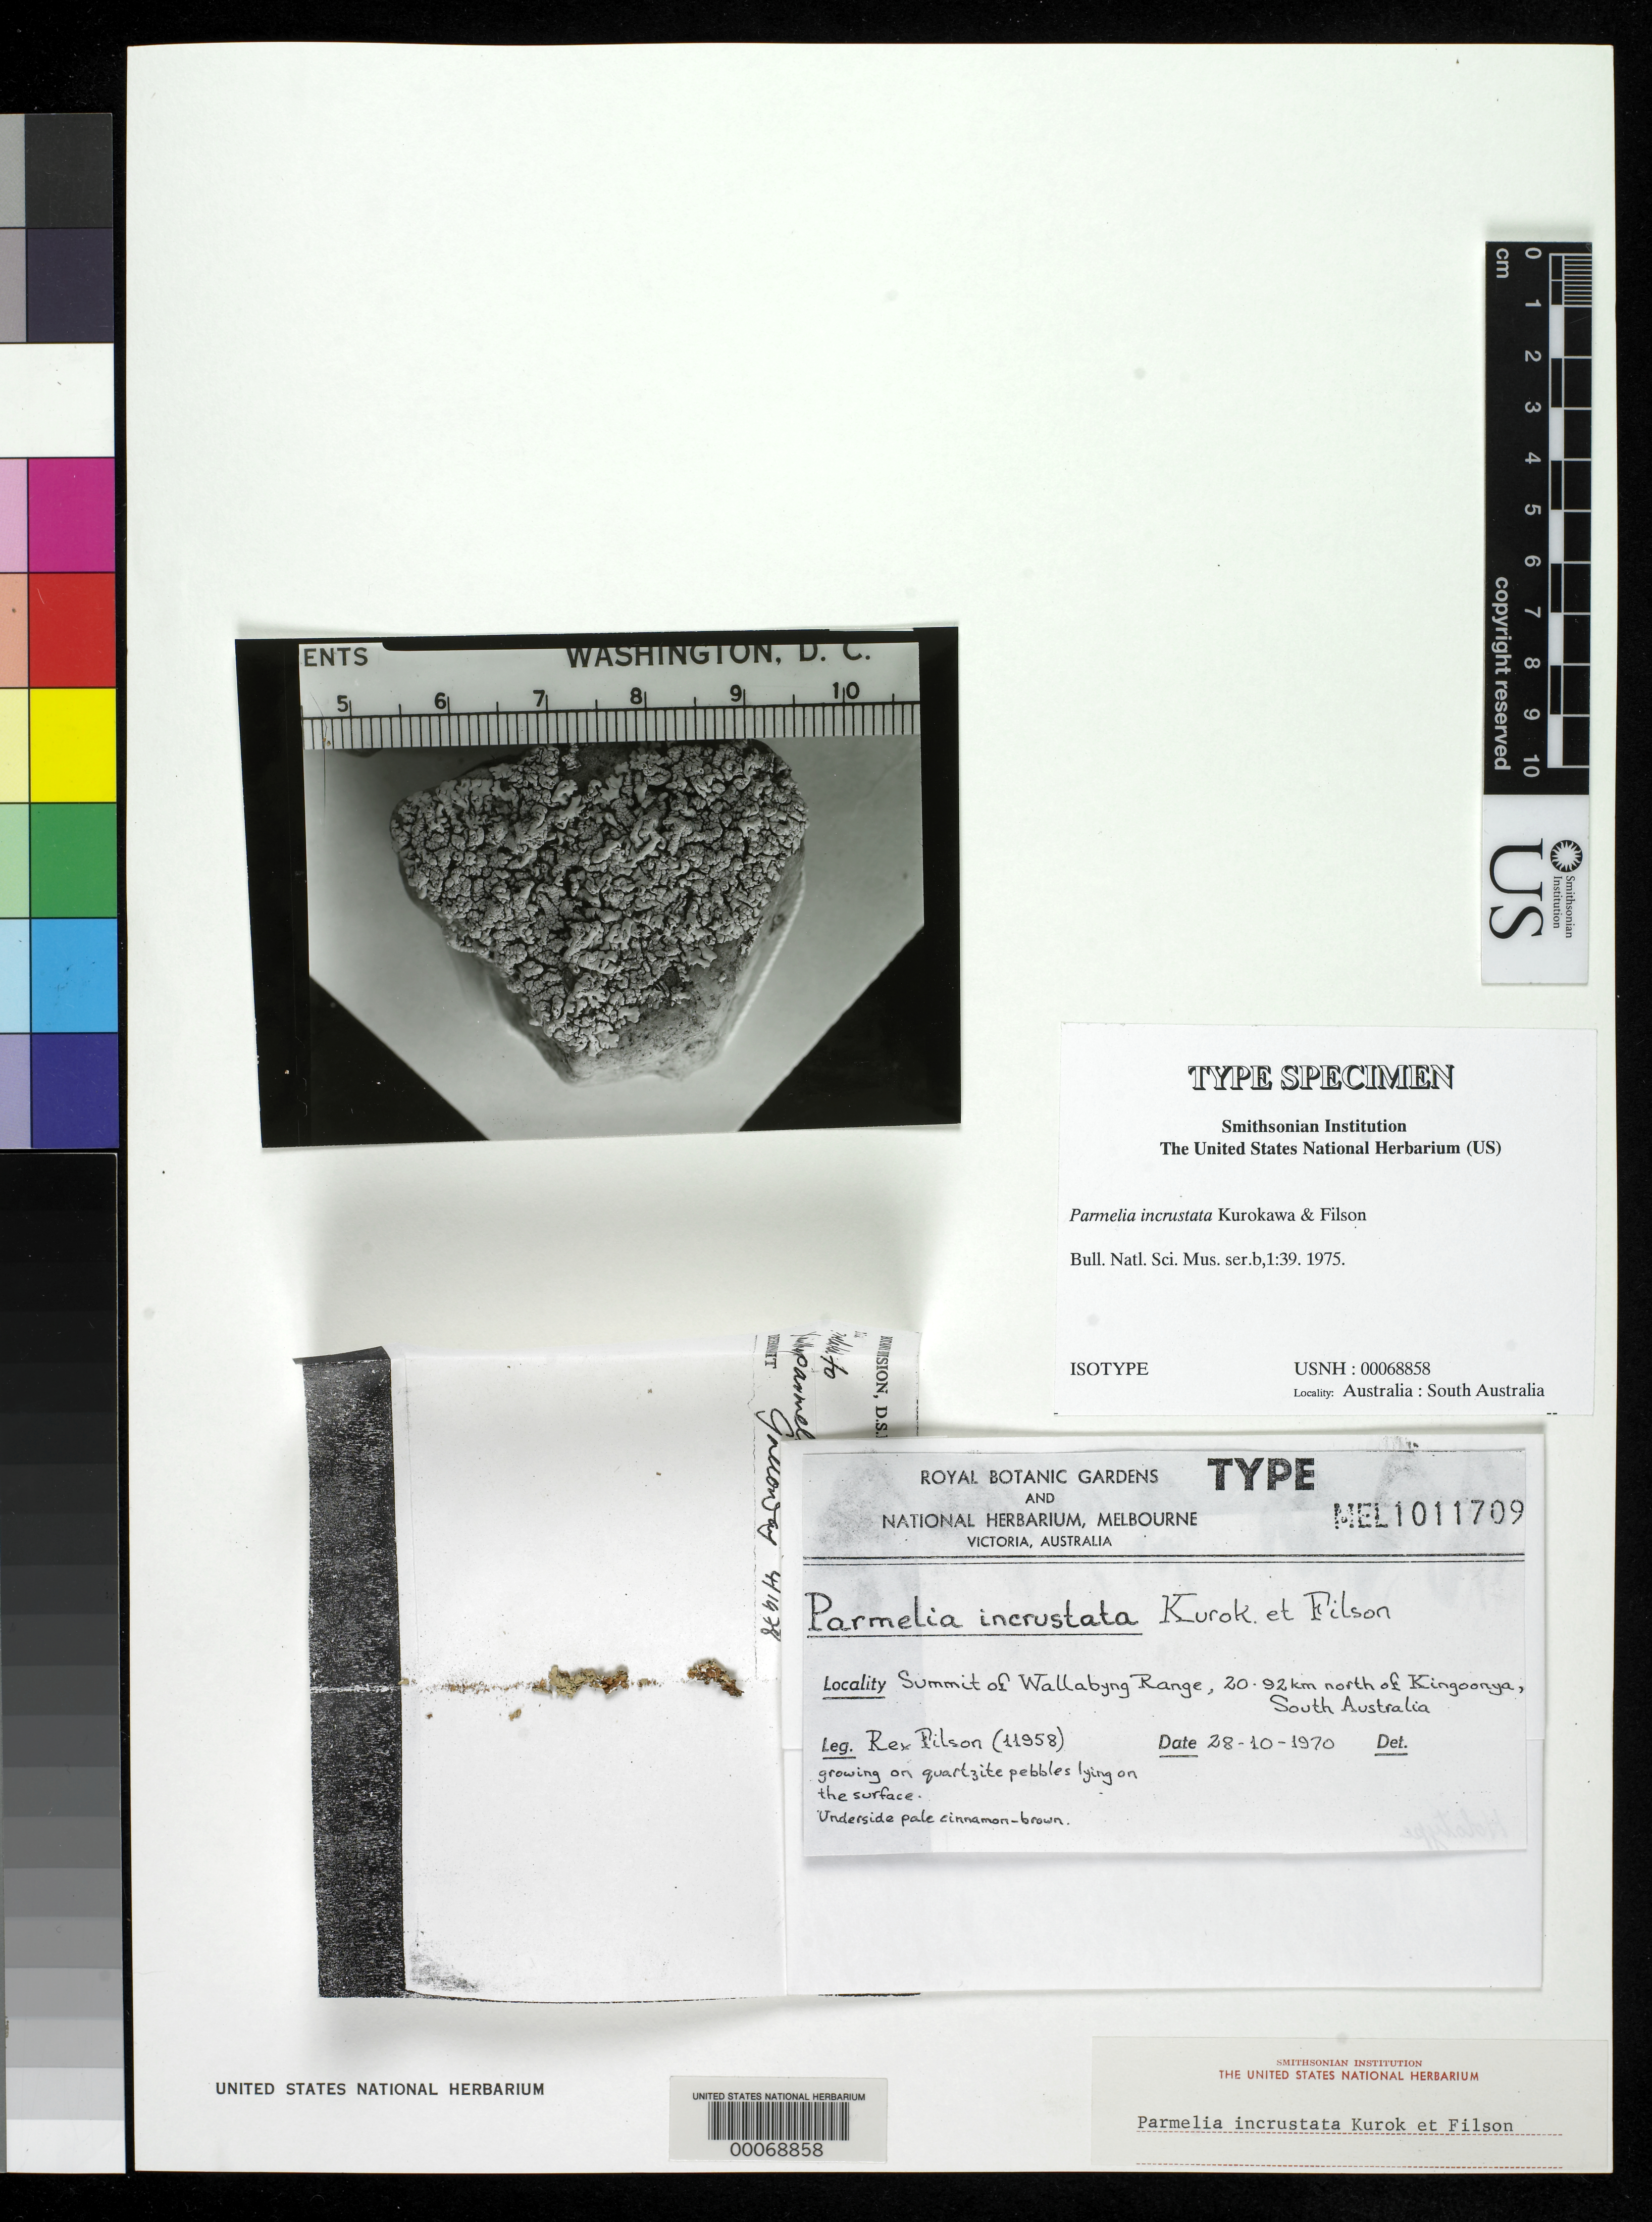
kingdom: Fungi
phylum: Ascomycota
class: Lecanoromycetes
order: Lecanorales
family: Parmeliaceae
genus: Parmelia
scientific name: Parmelia incrustata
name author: Kurok. & Filson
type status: Isotype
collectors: R. Filson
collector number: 11958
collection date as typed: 28 Oct 1970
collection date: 1970-10-28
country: Australia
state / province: South Australia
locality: Summit of Wallabying Range, 20-92 km N of Kingoonya.